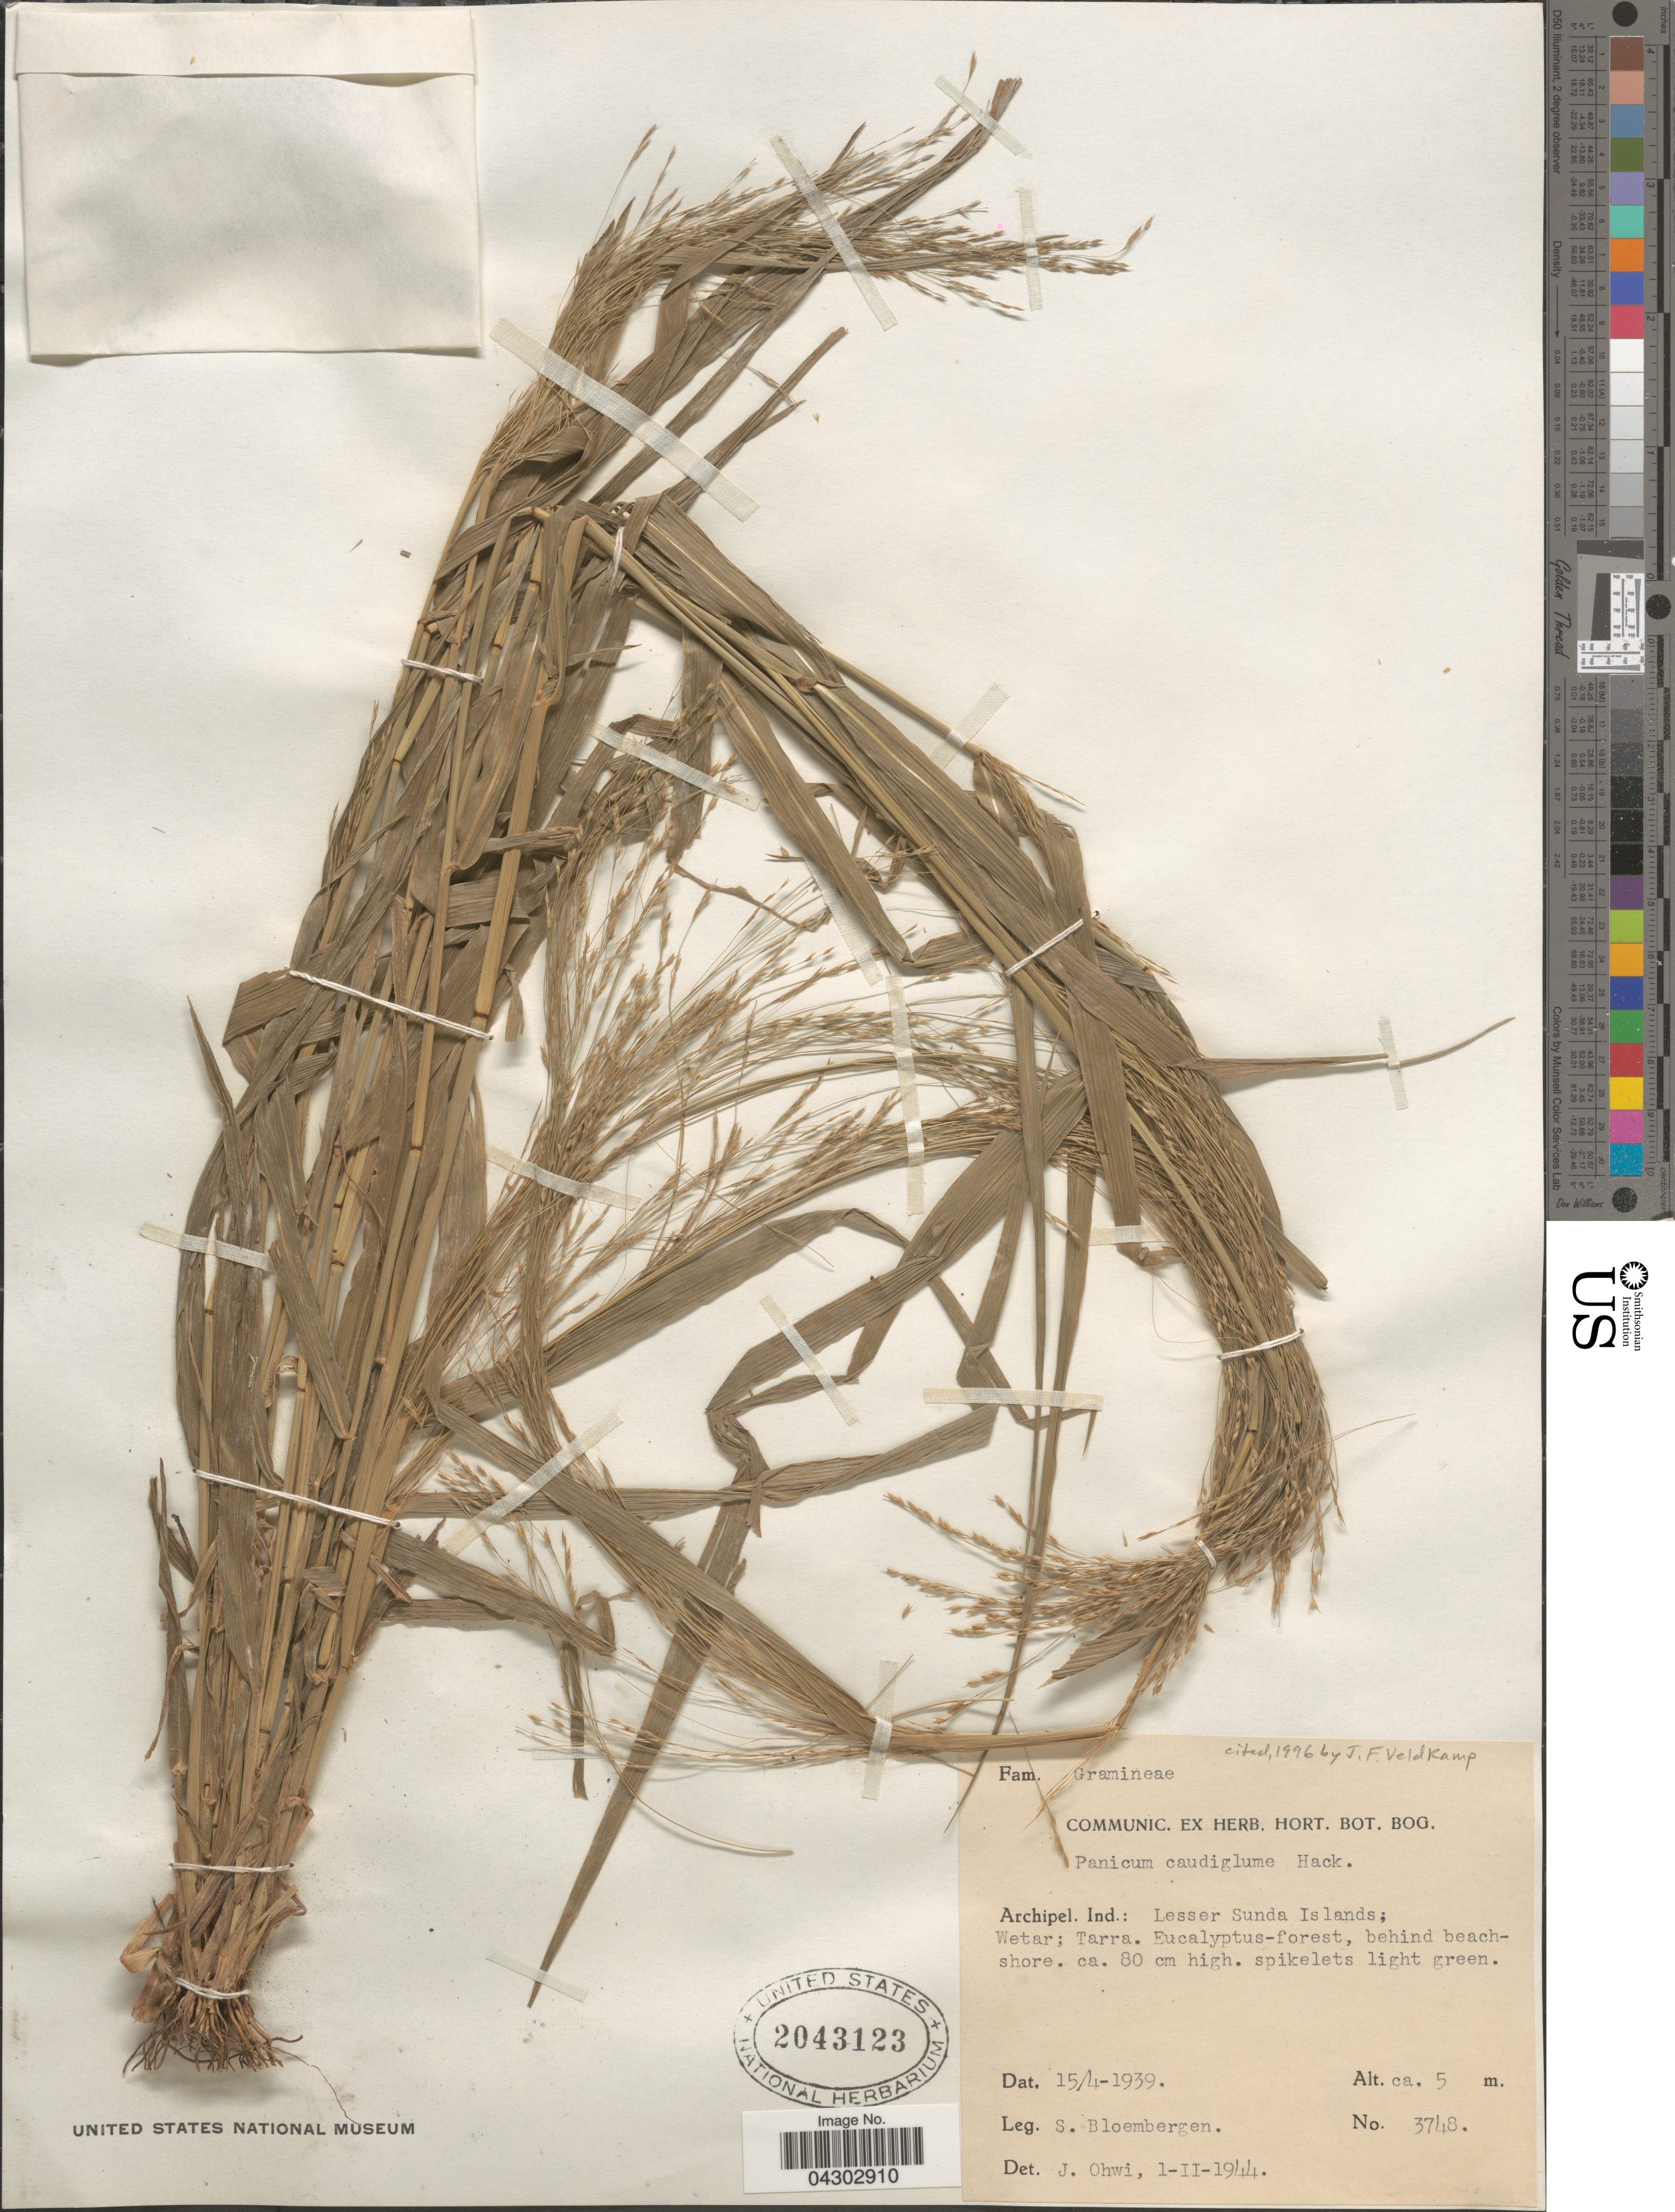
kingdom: Plantae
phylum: Tracheophyta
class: Liliopsida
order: Poales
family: Poaceae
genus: Panicum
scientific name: Panicum caudiglume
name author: Hack.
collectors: S. Bloembergen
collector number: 3748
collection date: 1939-04-15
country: Indonesia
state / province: Nusa Tenggara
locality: Archipel. Ind.: Lesser Sunda Islands; Wetar; Tarra.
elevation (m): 5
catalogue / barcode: US 2043123